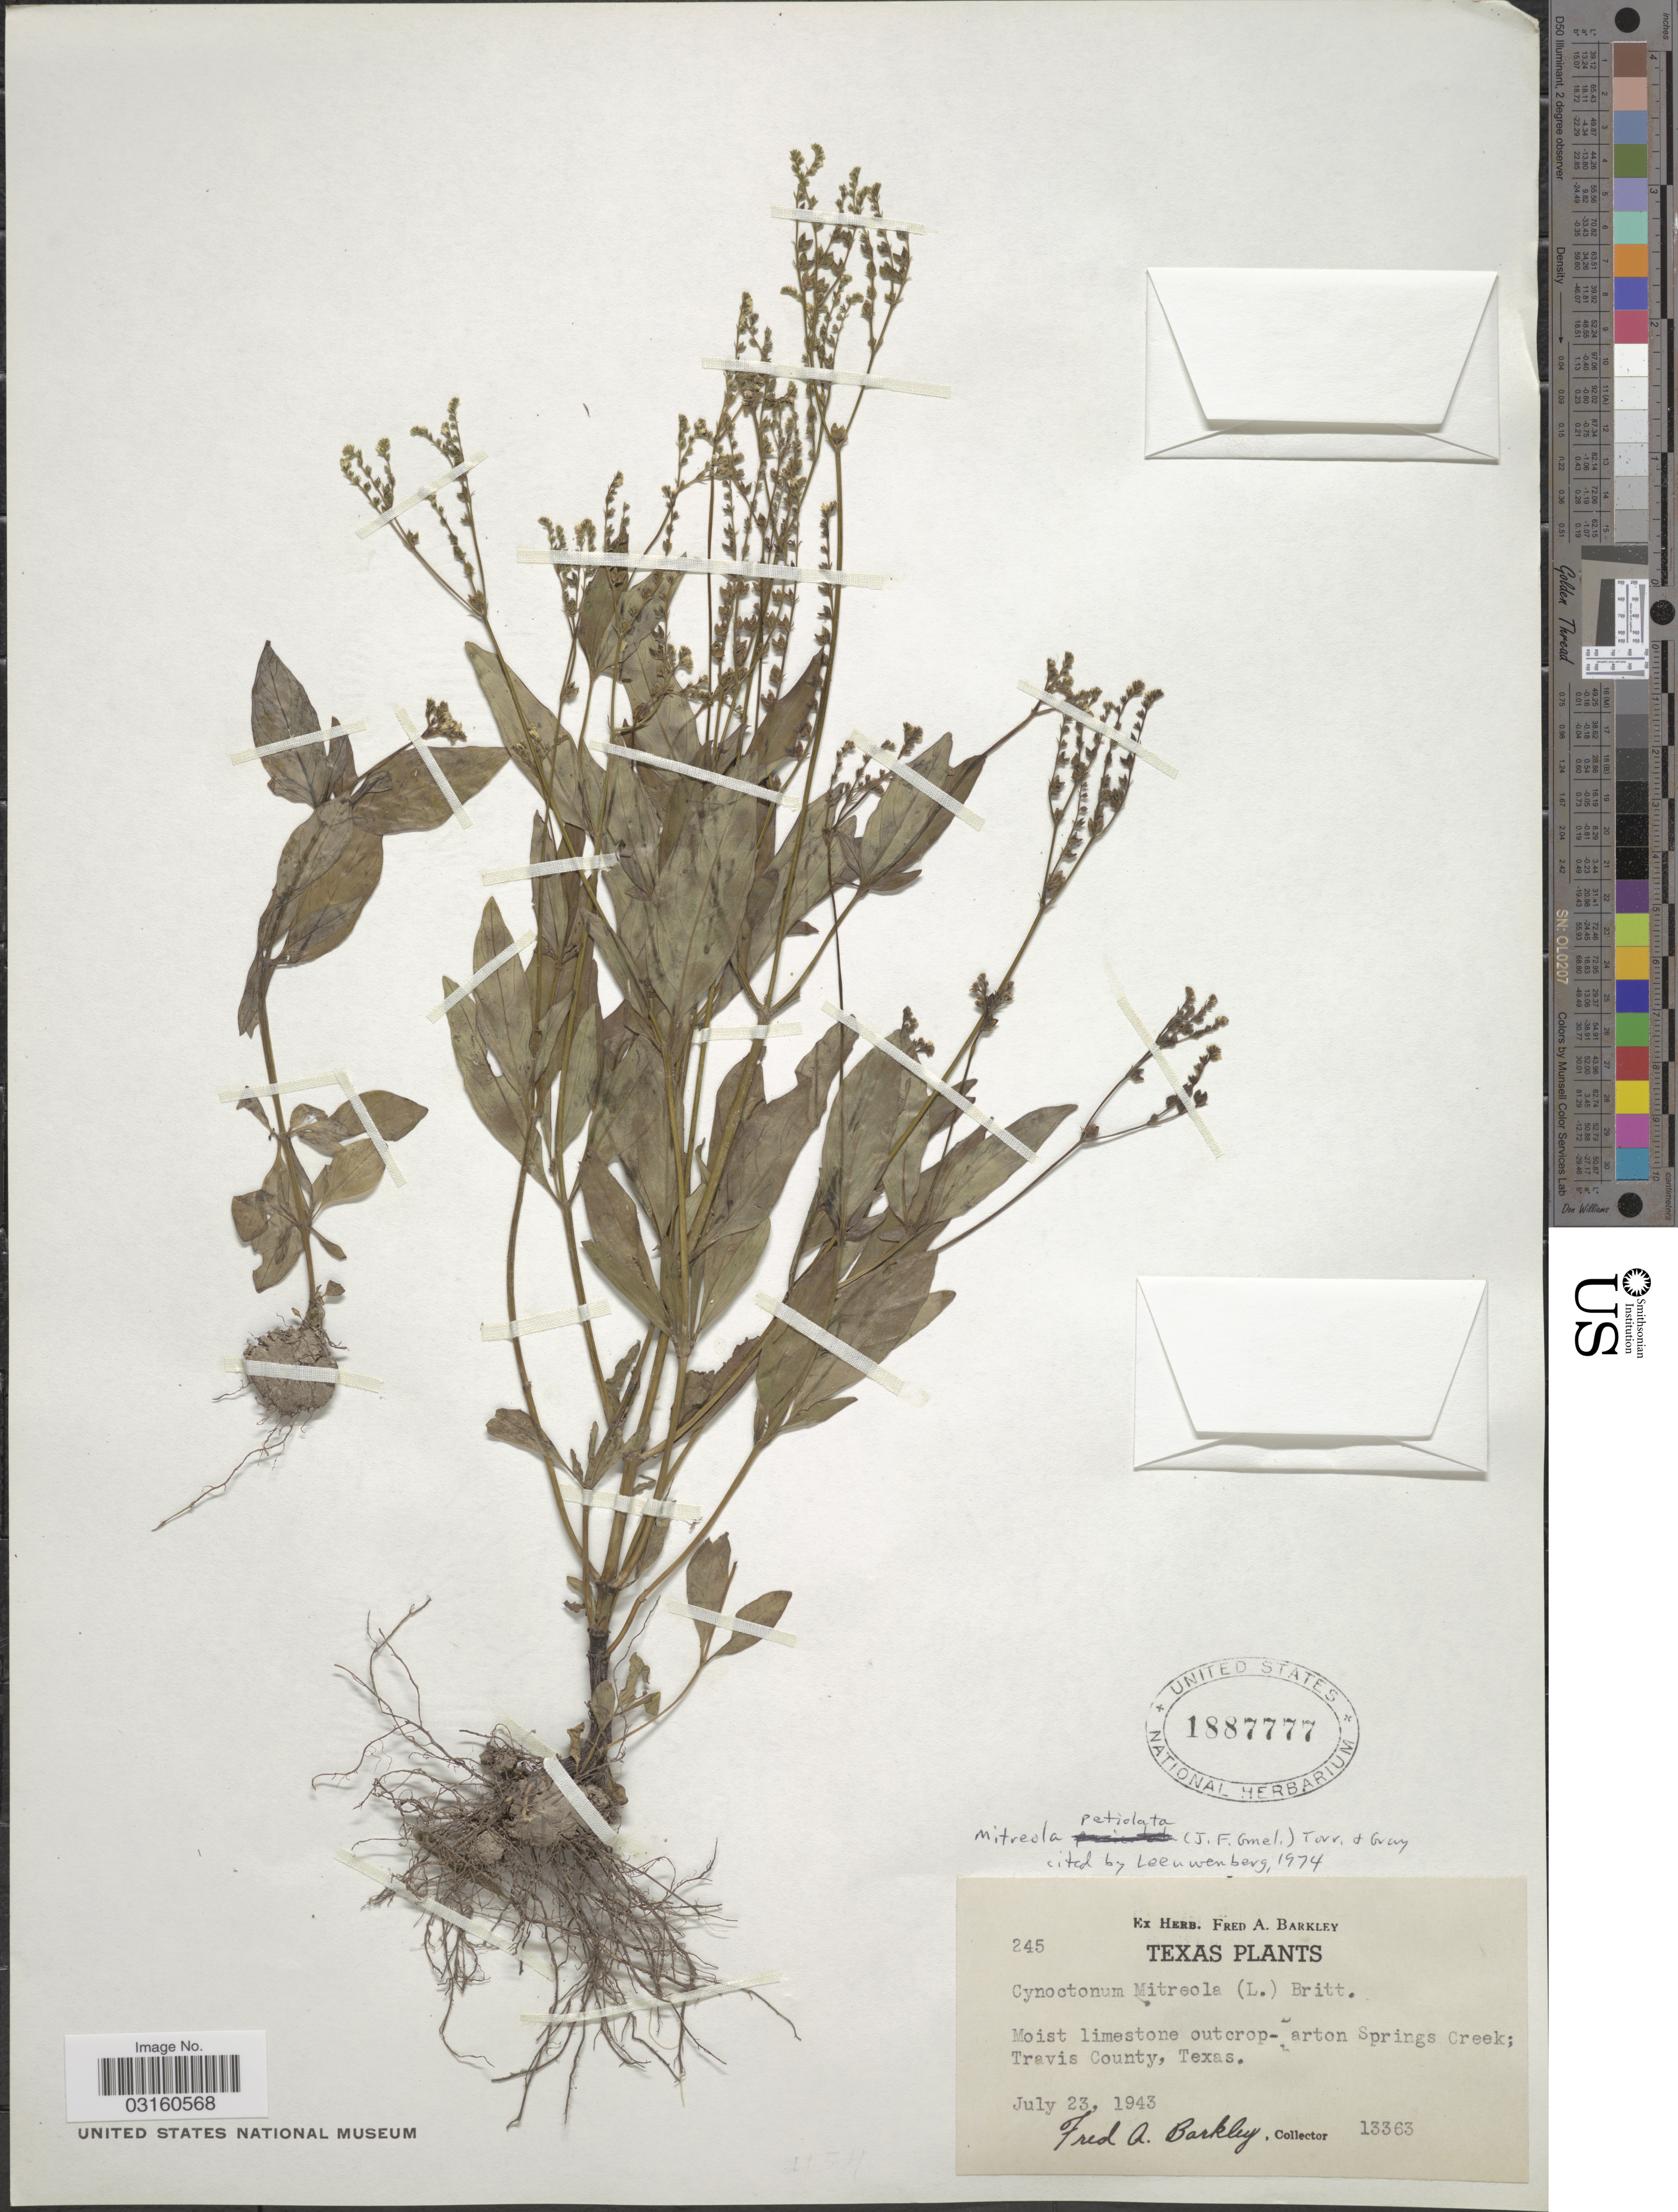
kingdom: Plantae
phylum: Tracheophyta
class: Magnoliopsida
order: Gentianales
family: Loganiaceae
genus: Mitreola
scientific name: Mitreola petiolata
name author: (J.F. Gmel.) Torr. & A. Gray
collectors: F. A. Barkley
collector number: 13363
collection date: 1943-07-23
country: United States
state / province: Texas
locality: Moist limestone outcrop-Barton Springs Creek; Travis County.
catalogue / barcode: US 1887777